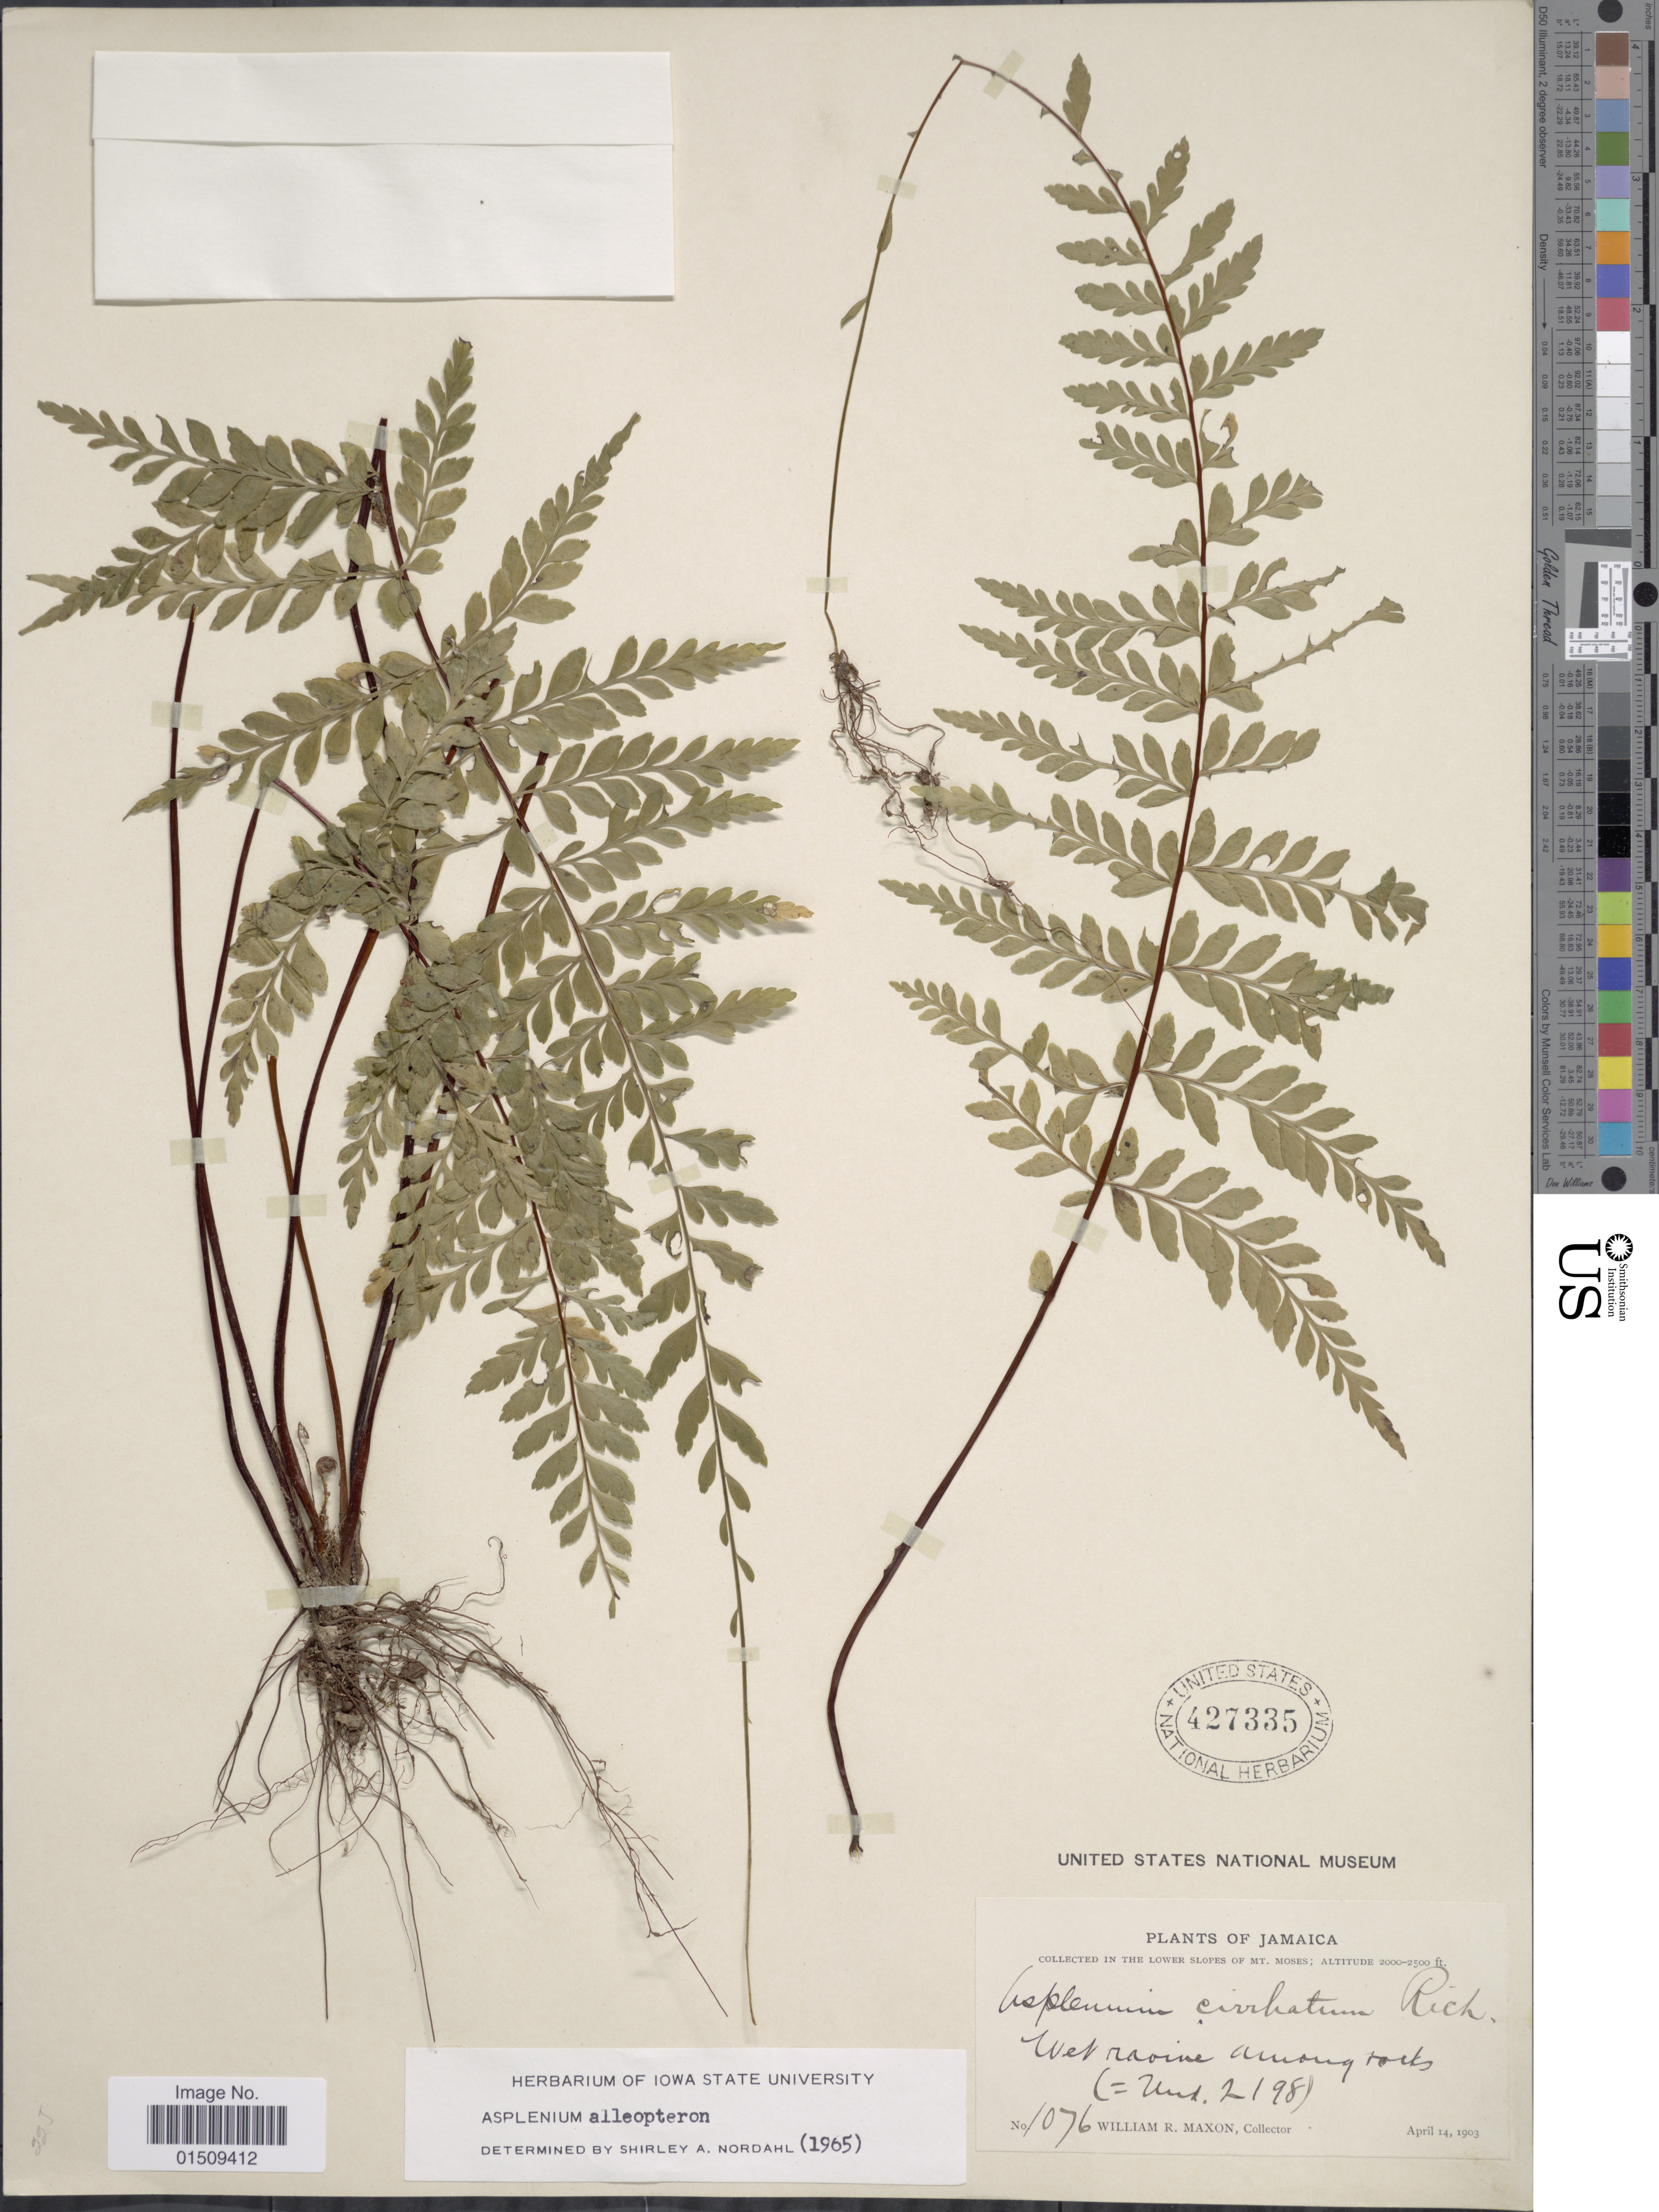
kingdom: Plantae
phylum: Tracheophyta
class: Polypodiopsida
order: Polypodiales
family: Aspleniaceae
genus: Asplenium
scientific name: Asplenium radicans var. radicans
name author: L.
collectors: W. R. Maxon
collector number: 1076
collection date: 1903-04-14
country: Jamaica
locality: Lower slopes of Mt. Moses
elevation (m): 610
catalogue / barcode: US 427335